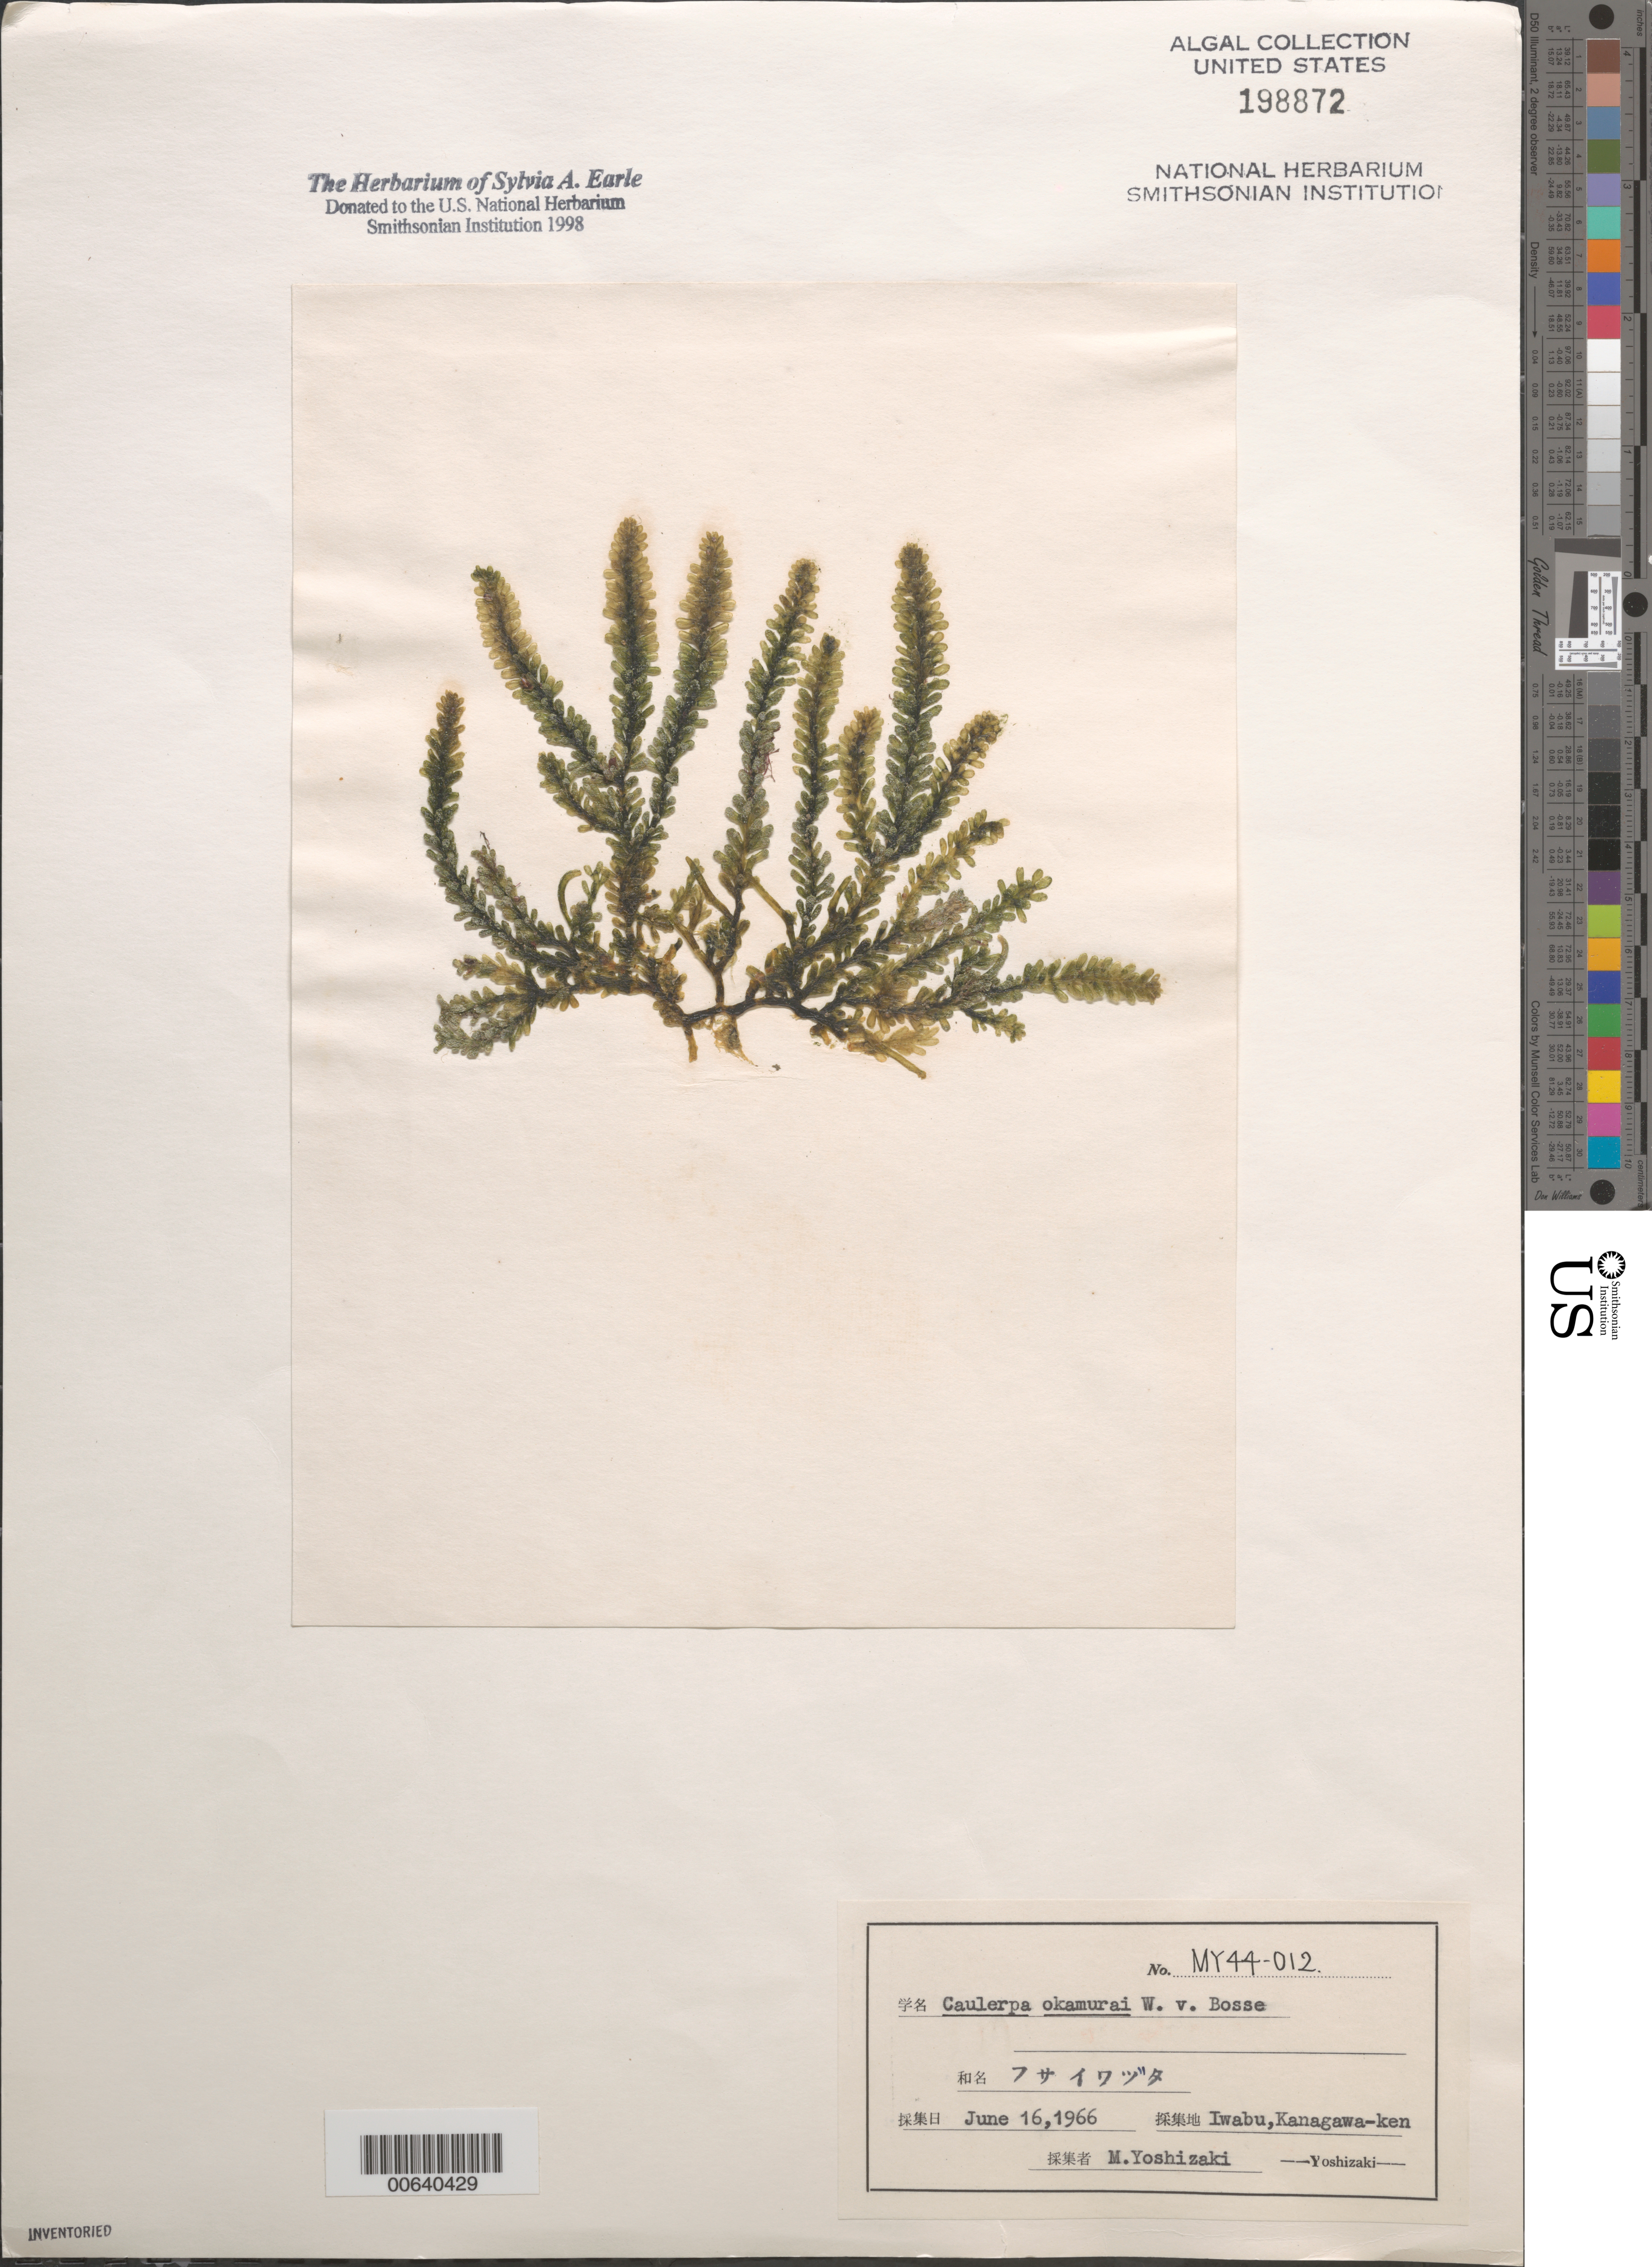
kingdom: Plantae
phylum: Chlorophyta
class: Ulvophyceae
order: Bryopsidales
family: Caulerpaceae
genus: Caulerpa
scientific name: Caulerpa okamurae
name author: Weber Bosse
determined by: Yoshizaki, M.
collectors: M. Yoshizaki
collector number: My 44-012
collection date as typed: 16 Jun 1966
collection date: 1966-06-16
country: Japan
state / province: Kanagawa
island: Honshu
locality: Iwabu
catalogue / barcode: US 198872